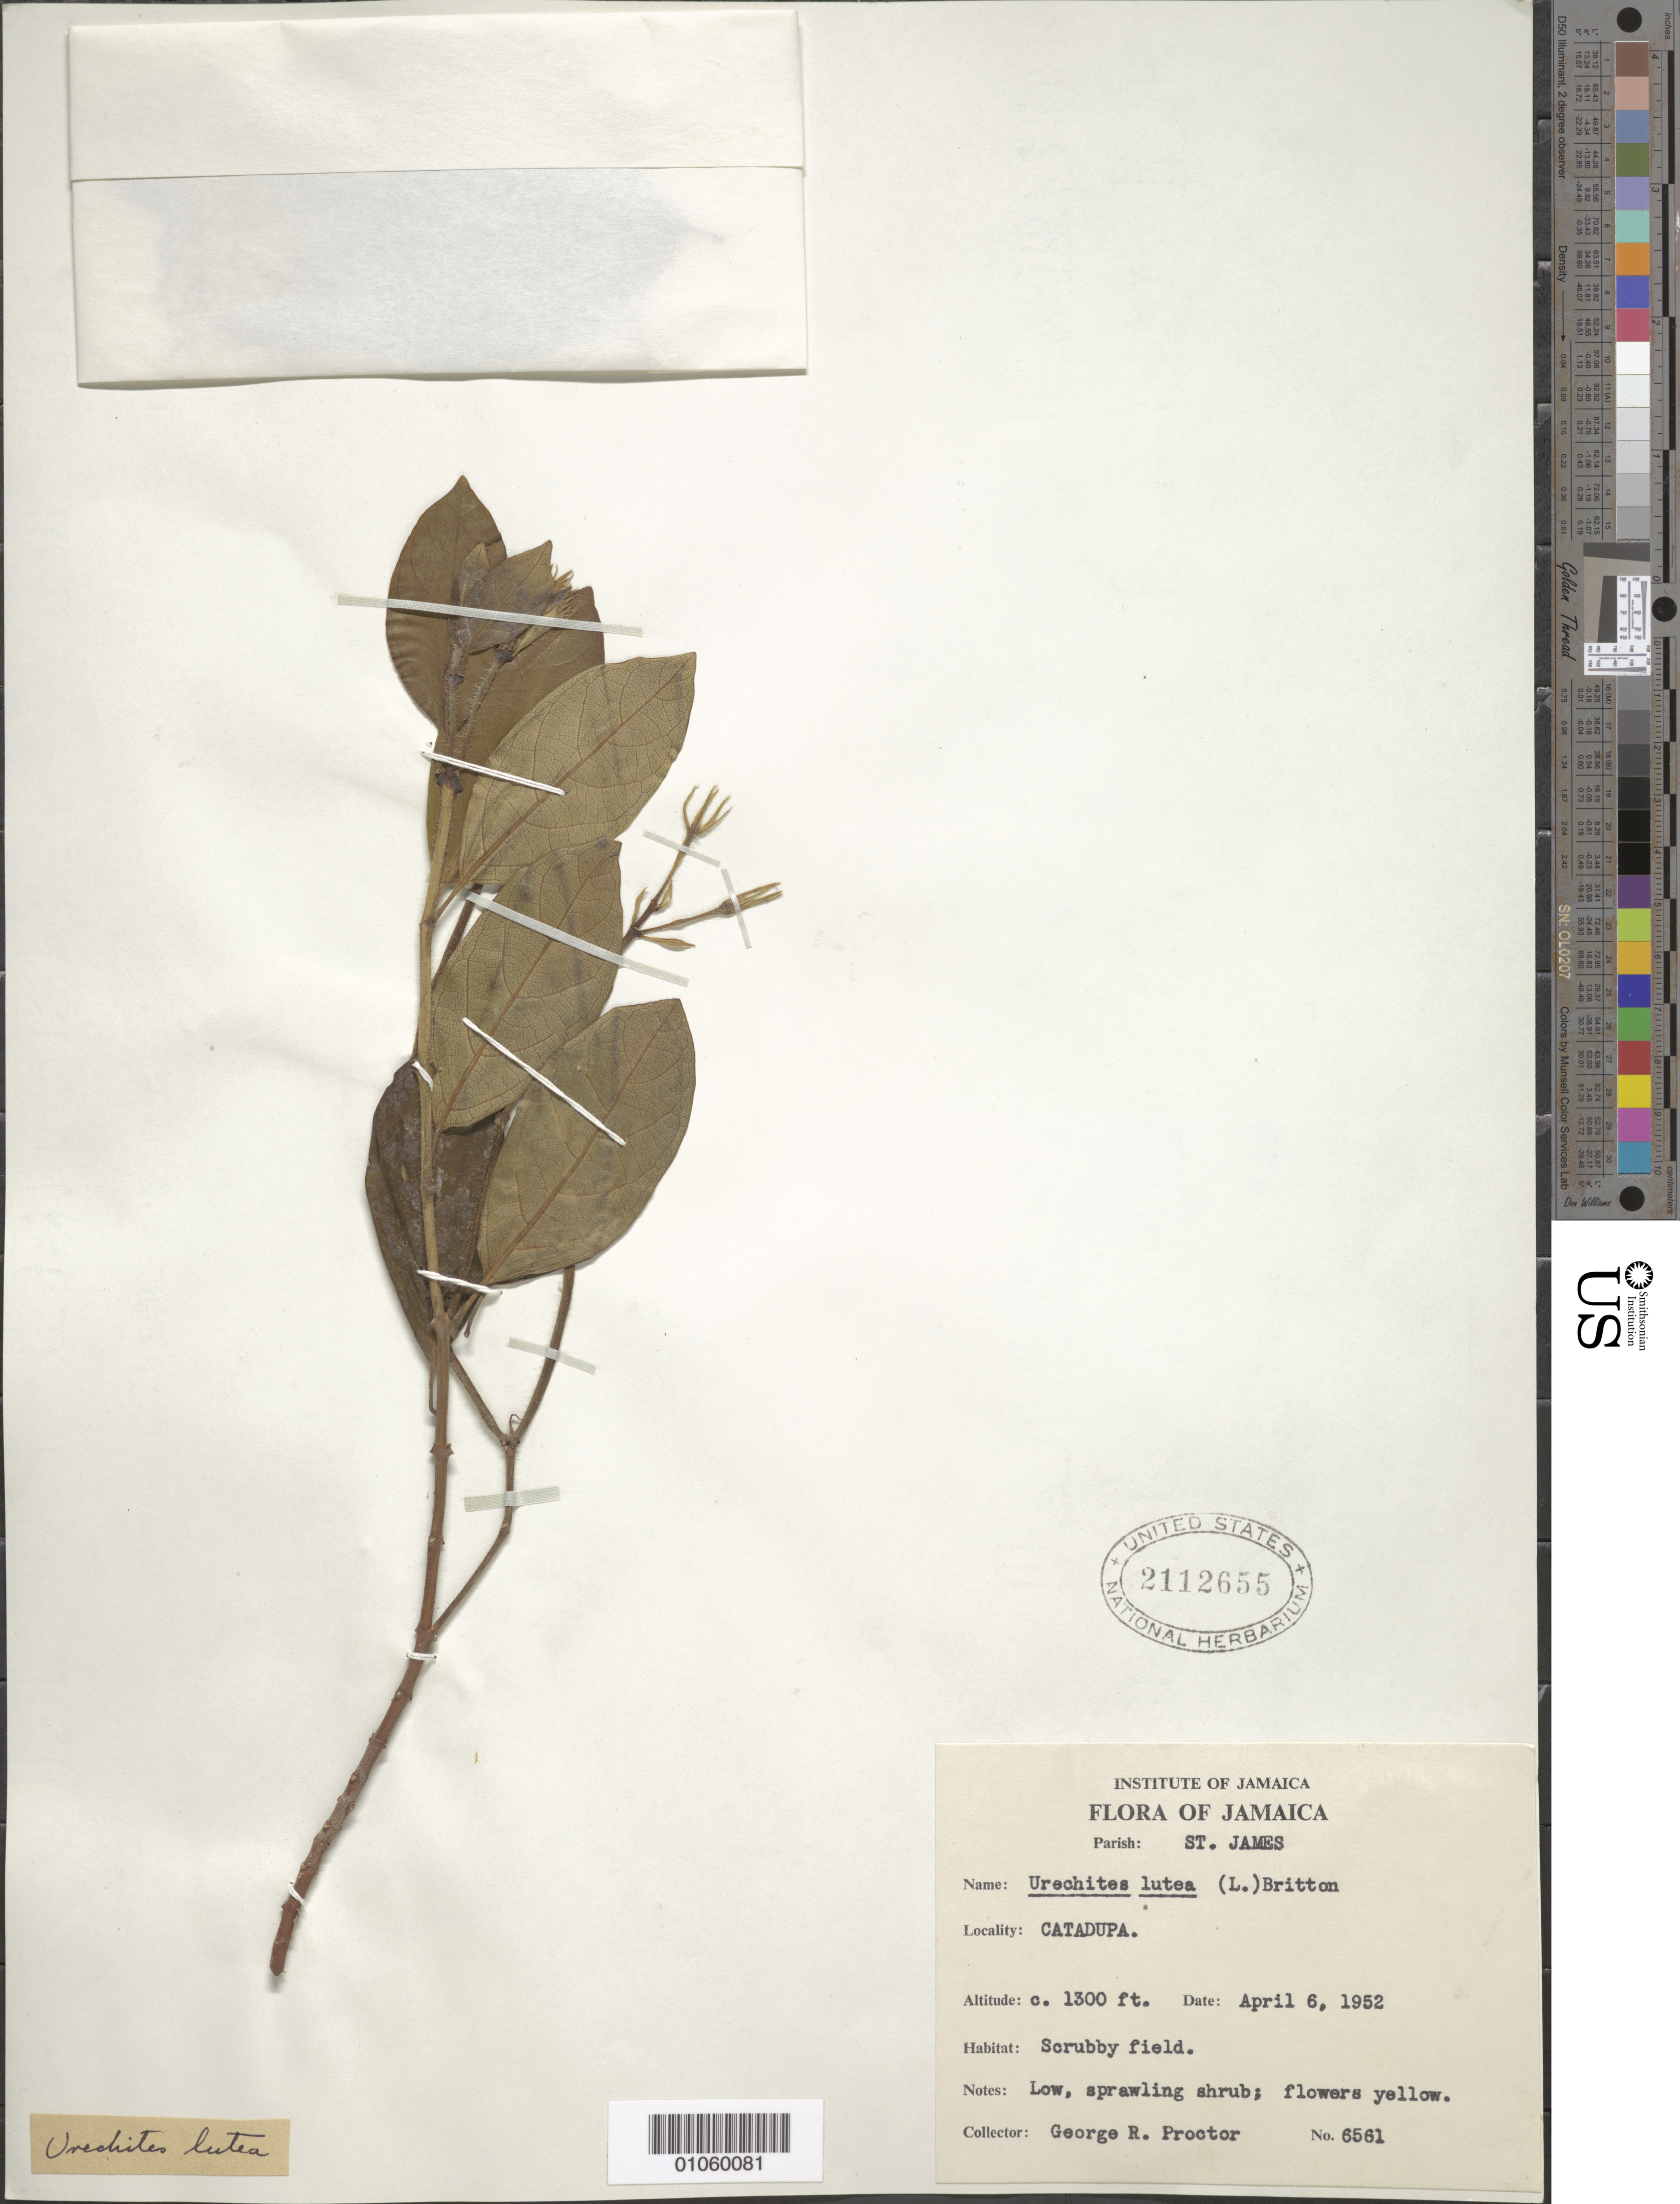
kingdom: Plantae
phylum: Tracheophyta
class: Magnoliopsida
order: Gentianales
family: Apocynaceae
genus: Urechites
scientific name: Urechites lutea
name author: (L.) Britton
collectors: G. R. Proctor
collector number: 6561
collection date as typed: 06 Apr 1952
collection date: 1952-04-06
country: Jamaica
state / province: Saint James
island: Jamaica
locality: Catadupa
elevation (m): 396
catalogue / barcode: US 2112655